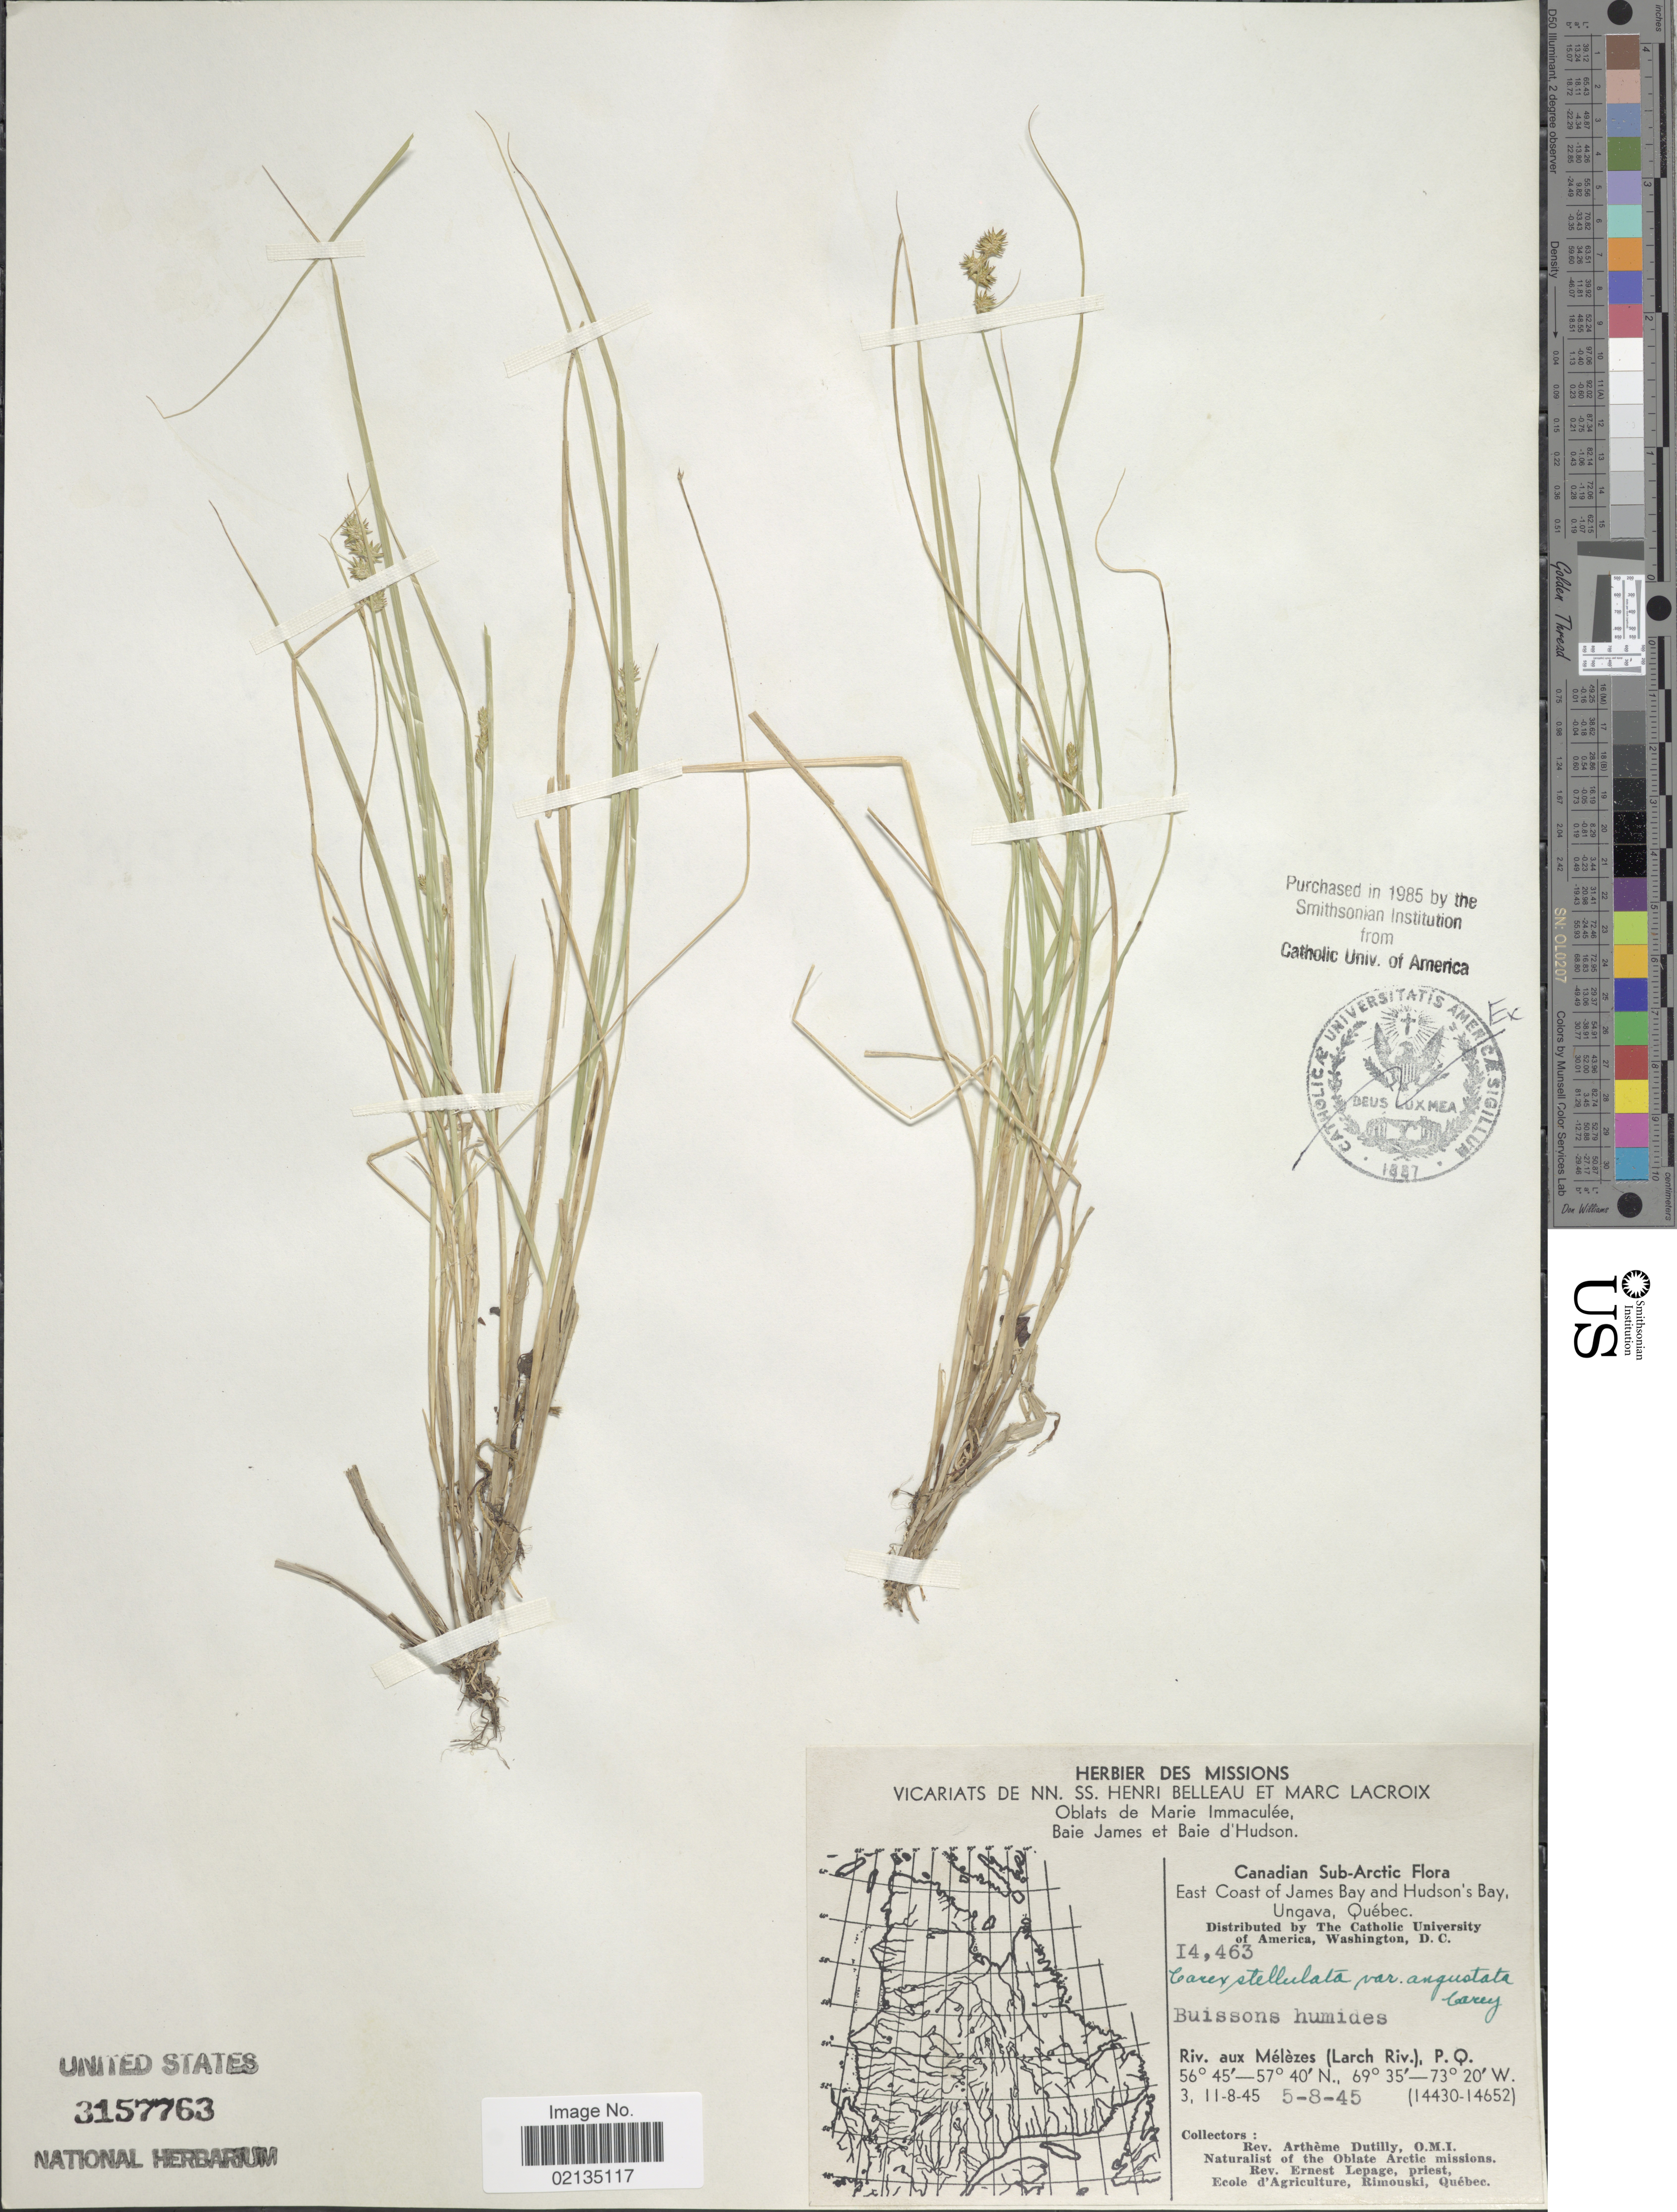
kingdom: Plantae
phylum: Tracheophyta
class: Liliopsida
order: Poales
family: Cyperaceae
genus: Carex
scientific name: Carex echinata subsp. echinata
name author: Murray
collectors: A. Dutilly & E. Lepage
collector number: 14463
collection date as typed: Transcribed d/m/y: 5/8/45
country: Canada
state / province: Quebec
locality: Canadian Sub-Arctic, East coast of James Bay, and Hudson's Bay , Ungava, Quebec. Buissons humides, Riv Aux Melezes (Larch Riv.), P.Q.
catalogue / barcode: US 3157763